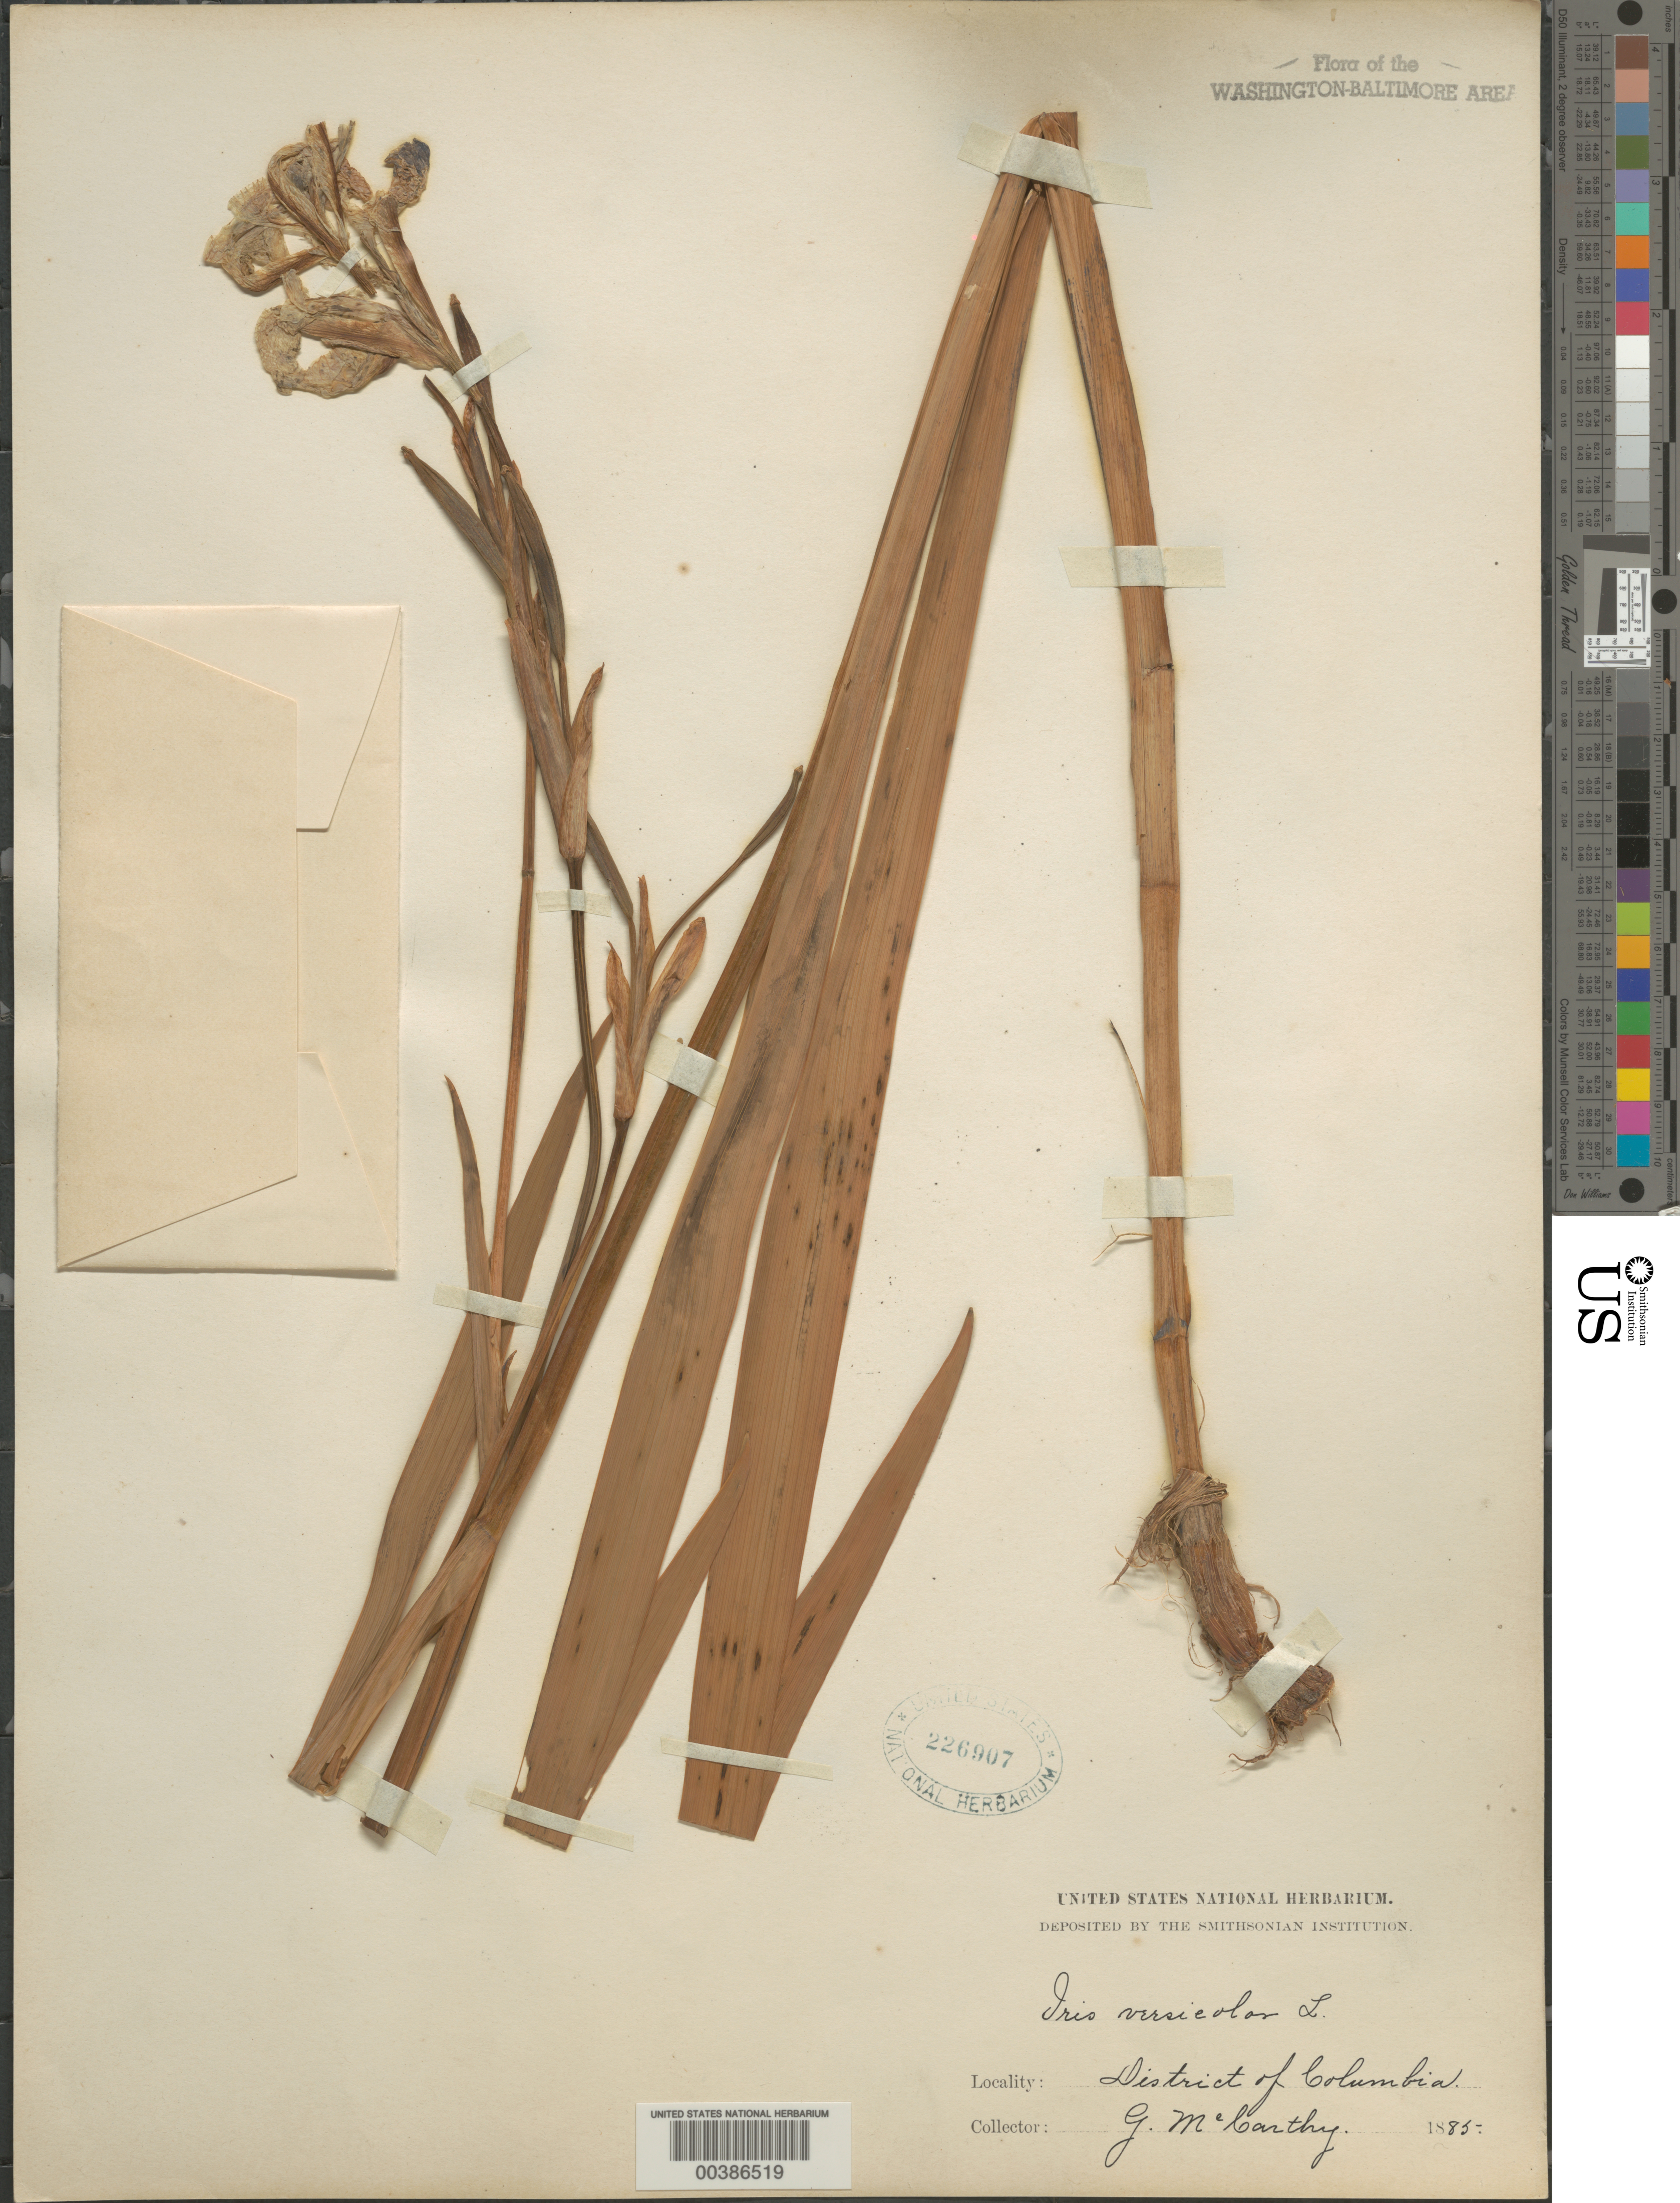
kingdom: Plantae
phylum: Tracheophyta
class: Liliopsida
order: Asparagales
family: Iridaceae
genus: Iris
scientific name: Iris versicolor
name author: L.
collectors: G. McCarthy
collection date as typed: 1885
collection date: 1885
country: United States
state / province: District of Columbia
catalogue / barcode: US 226907